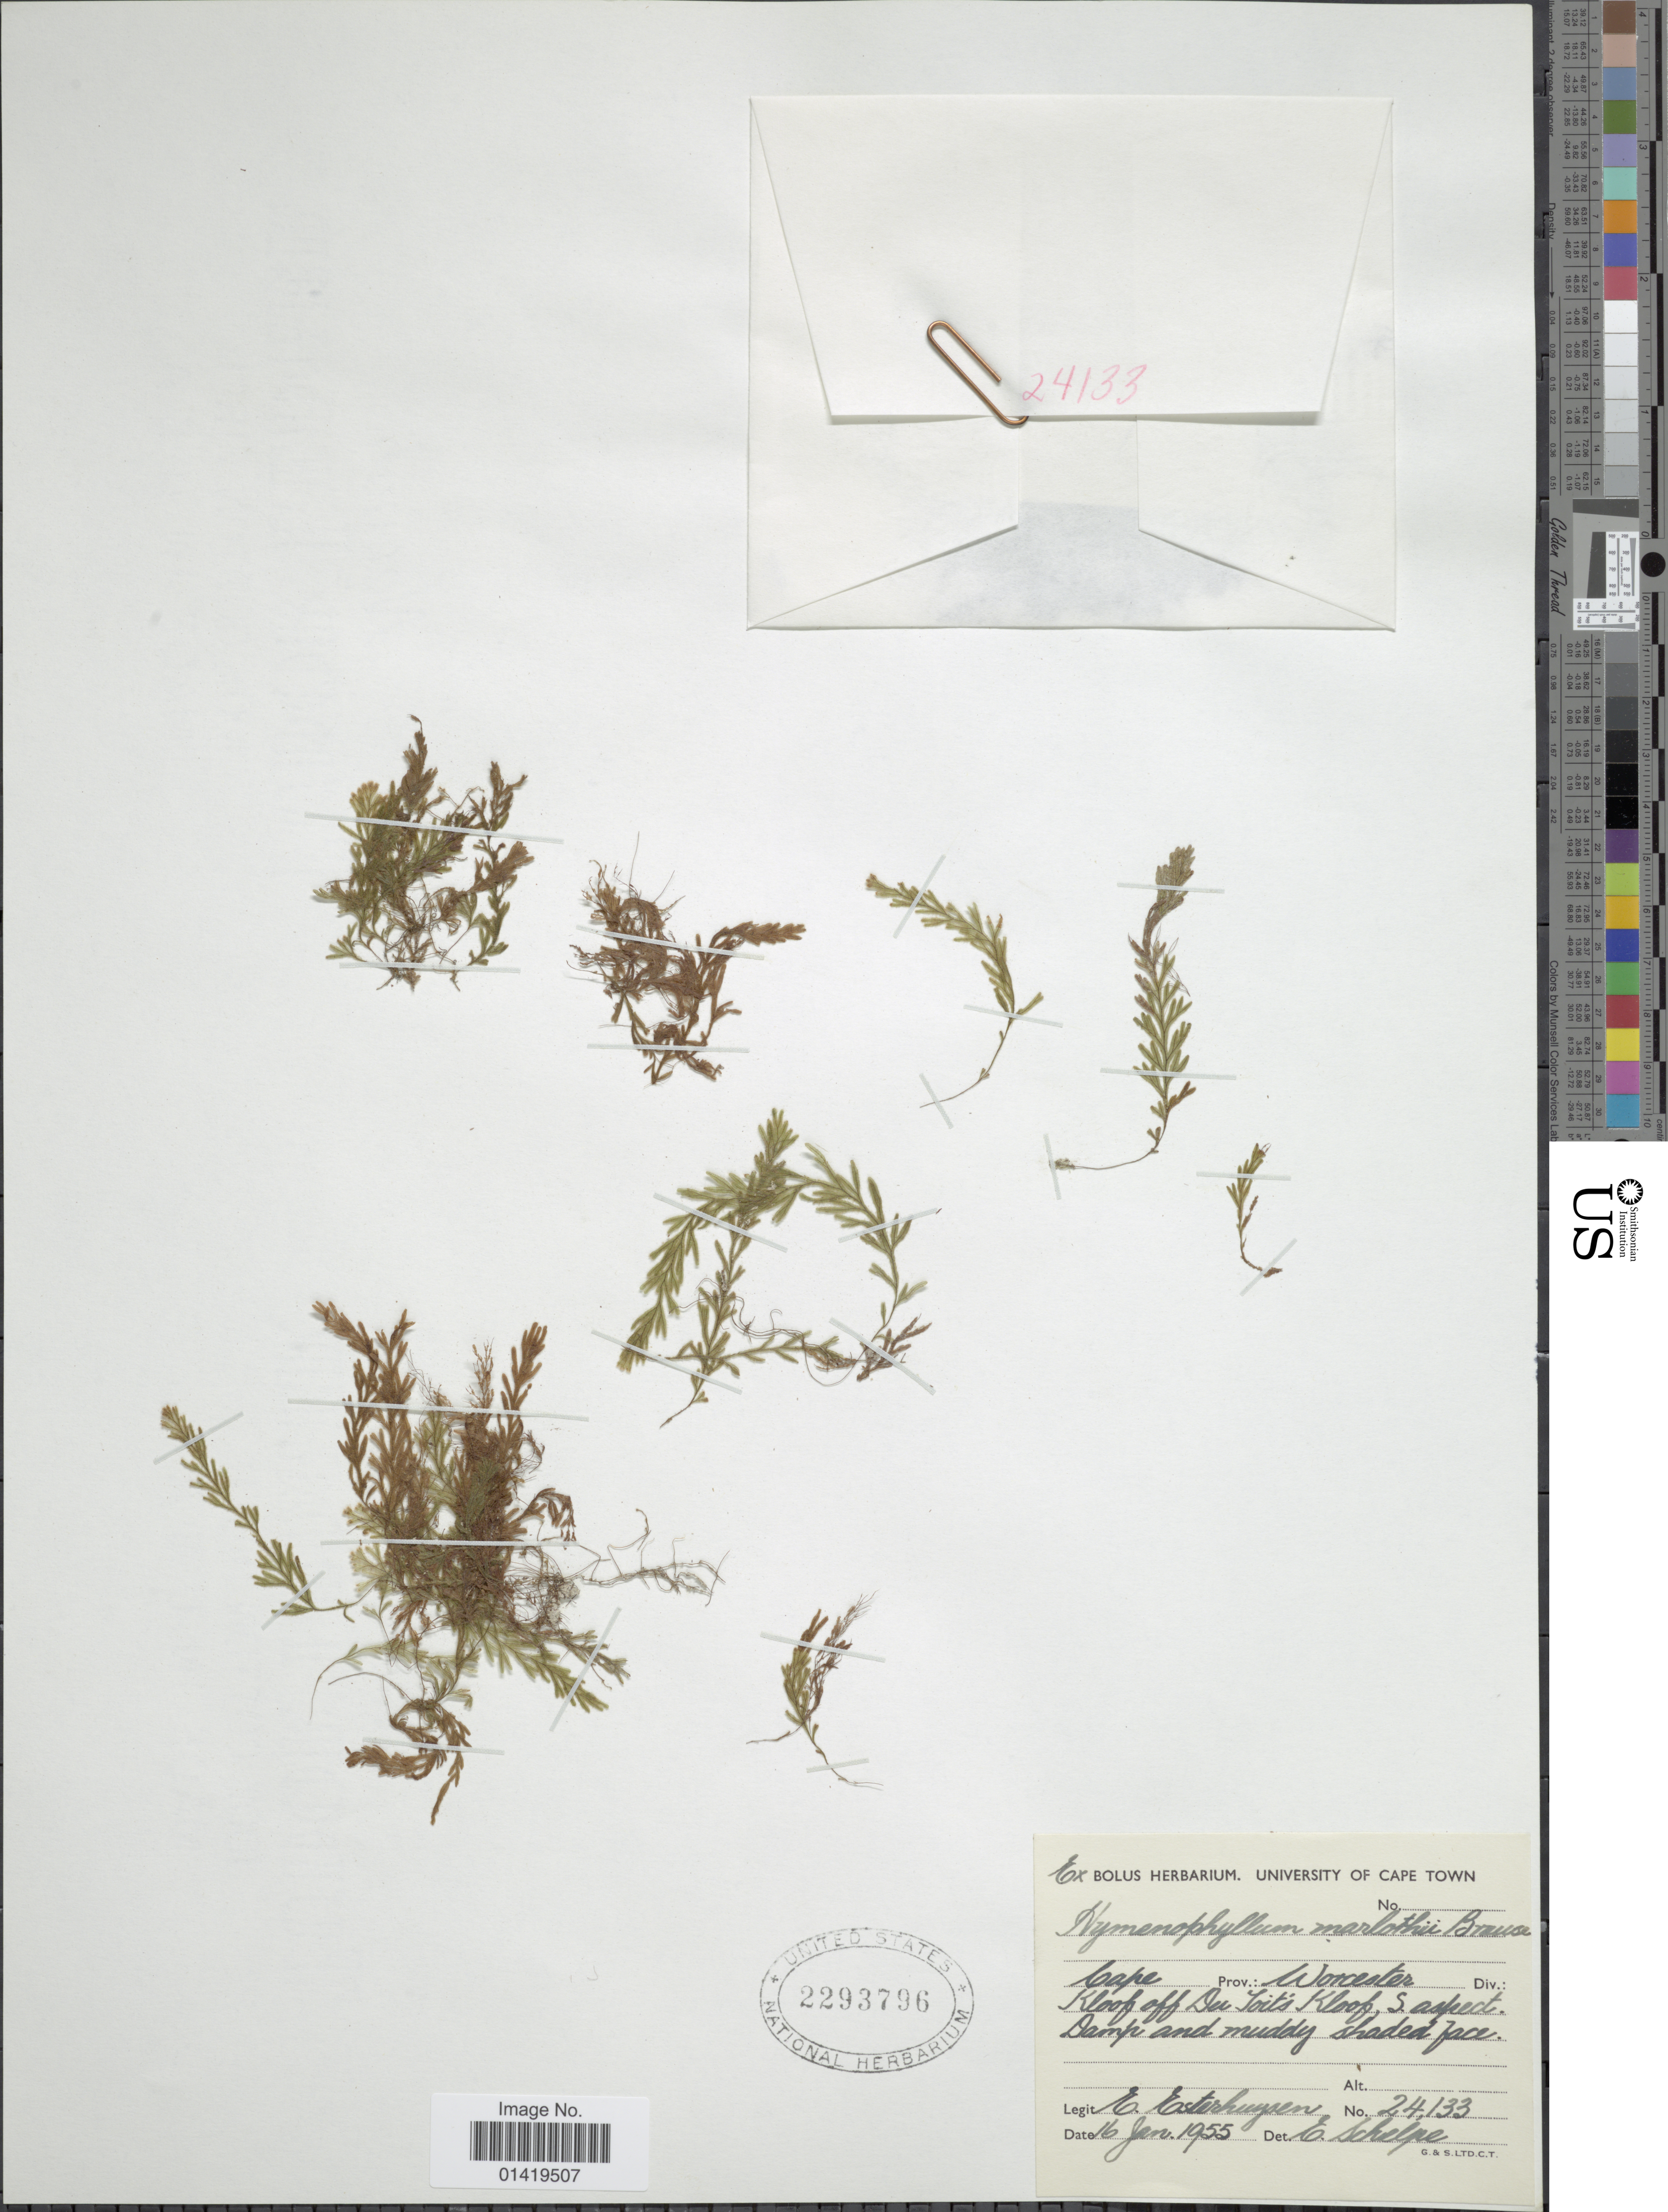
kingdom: Plantae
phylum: Tracheophyta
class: Polypodiopsida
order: Hymenophyllales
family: Hymenophyllaceae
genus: Hymenophyllum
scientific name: Hymenophyllum aeruginosum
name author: (Poir.) Carmich.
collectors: E. E. Esterhuysen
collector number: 24133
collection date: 1955-01-16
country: South Africa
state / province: Western Cape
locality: Cape prov. Worcester Div. Kloof off Du Toiti Kloof S.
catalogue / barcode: US 2293796